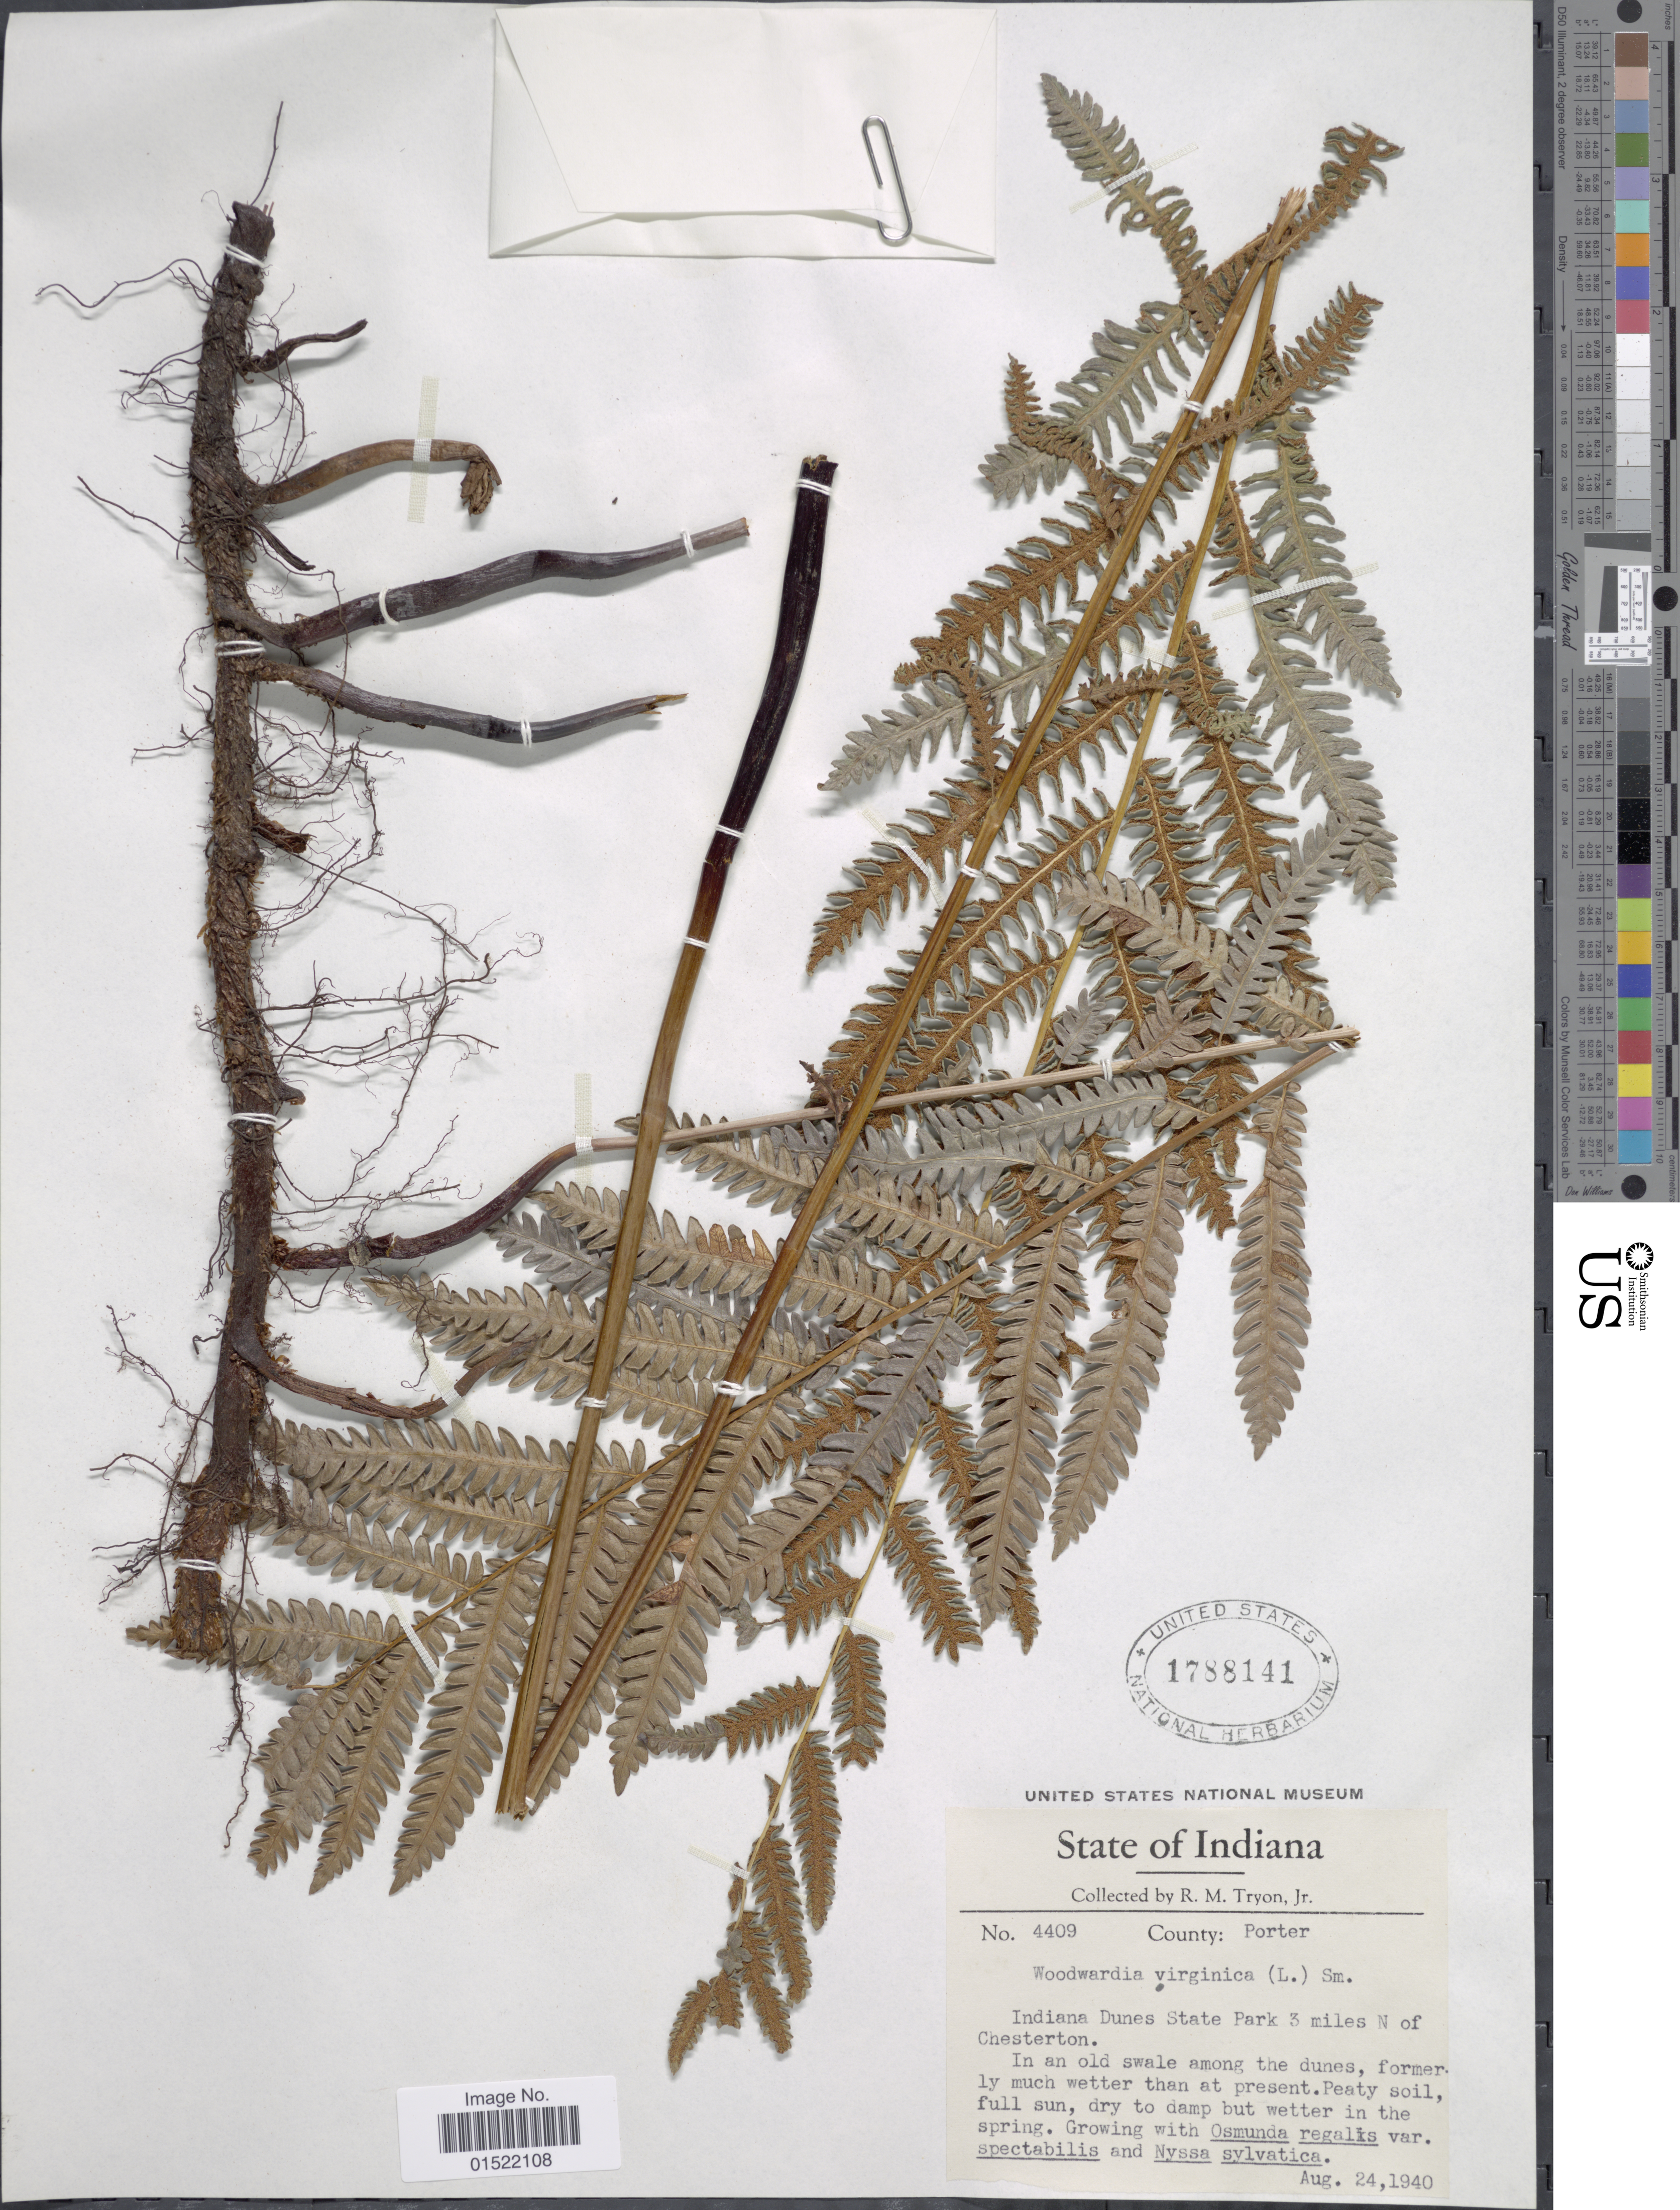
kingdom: Plantae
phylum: Tracheophyta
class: Polypodiopsida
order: Polypodiales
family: Blechnaceae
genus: Woodwardia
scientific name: Woodwardia virginica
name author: (L.) R.M. Sm.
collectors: R. M. Tryon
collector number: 4409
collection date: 1940-08-24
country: United States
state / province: Indiana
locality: State of Indiana, County Porter, Indiana Dunes State Park 3 miles N of Chesterton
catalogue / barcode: US 1788141